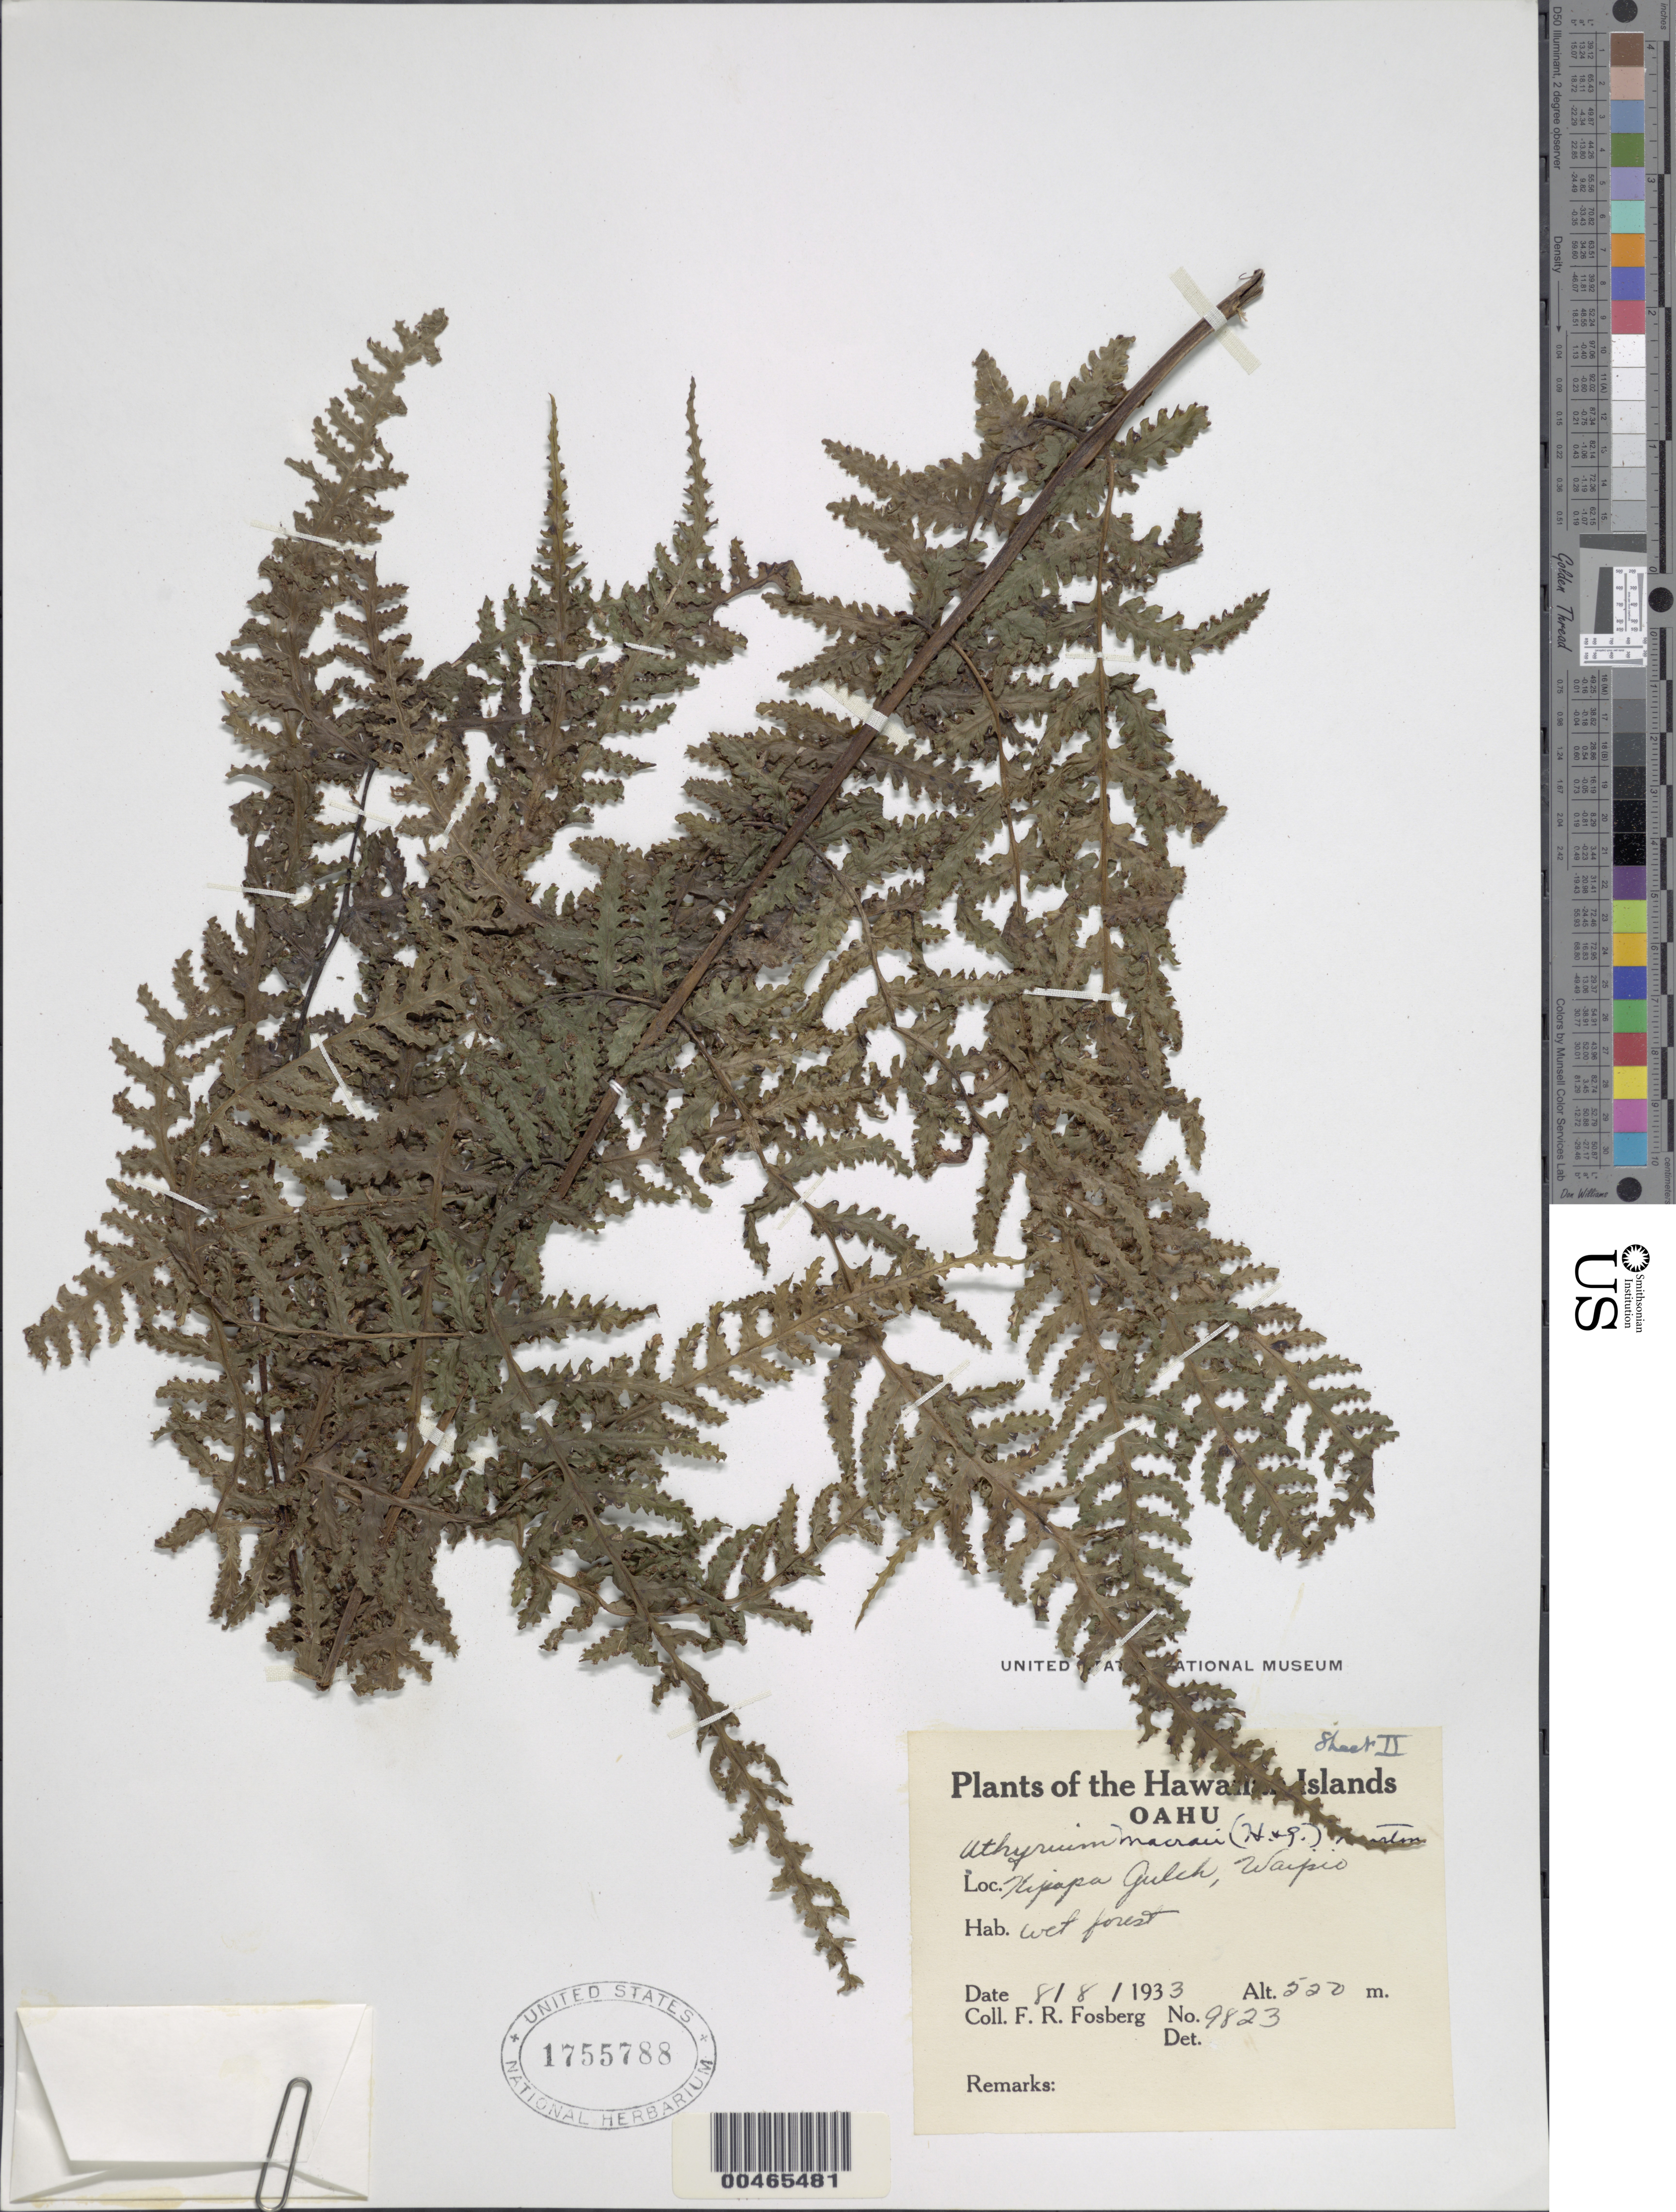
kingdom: Plantae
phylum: Tracheophyta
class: Polypodiopsida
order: Polypodiales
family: Athyriaceae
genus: Deparia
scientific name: Deparia prolifera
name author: (Kaulf.) Hook. & Grev.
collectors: F. R. Fosberg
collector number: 9823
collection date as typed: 8 Aug 1933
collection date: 1933-08-08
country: United States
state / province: Hawaii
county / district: Honolulu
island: Oahu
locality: Kipapa Gulch, Waipio, Oahu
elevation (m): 520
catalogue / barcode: US 1755788